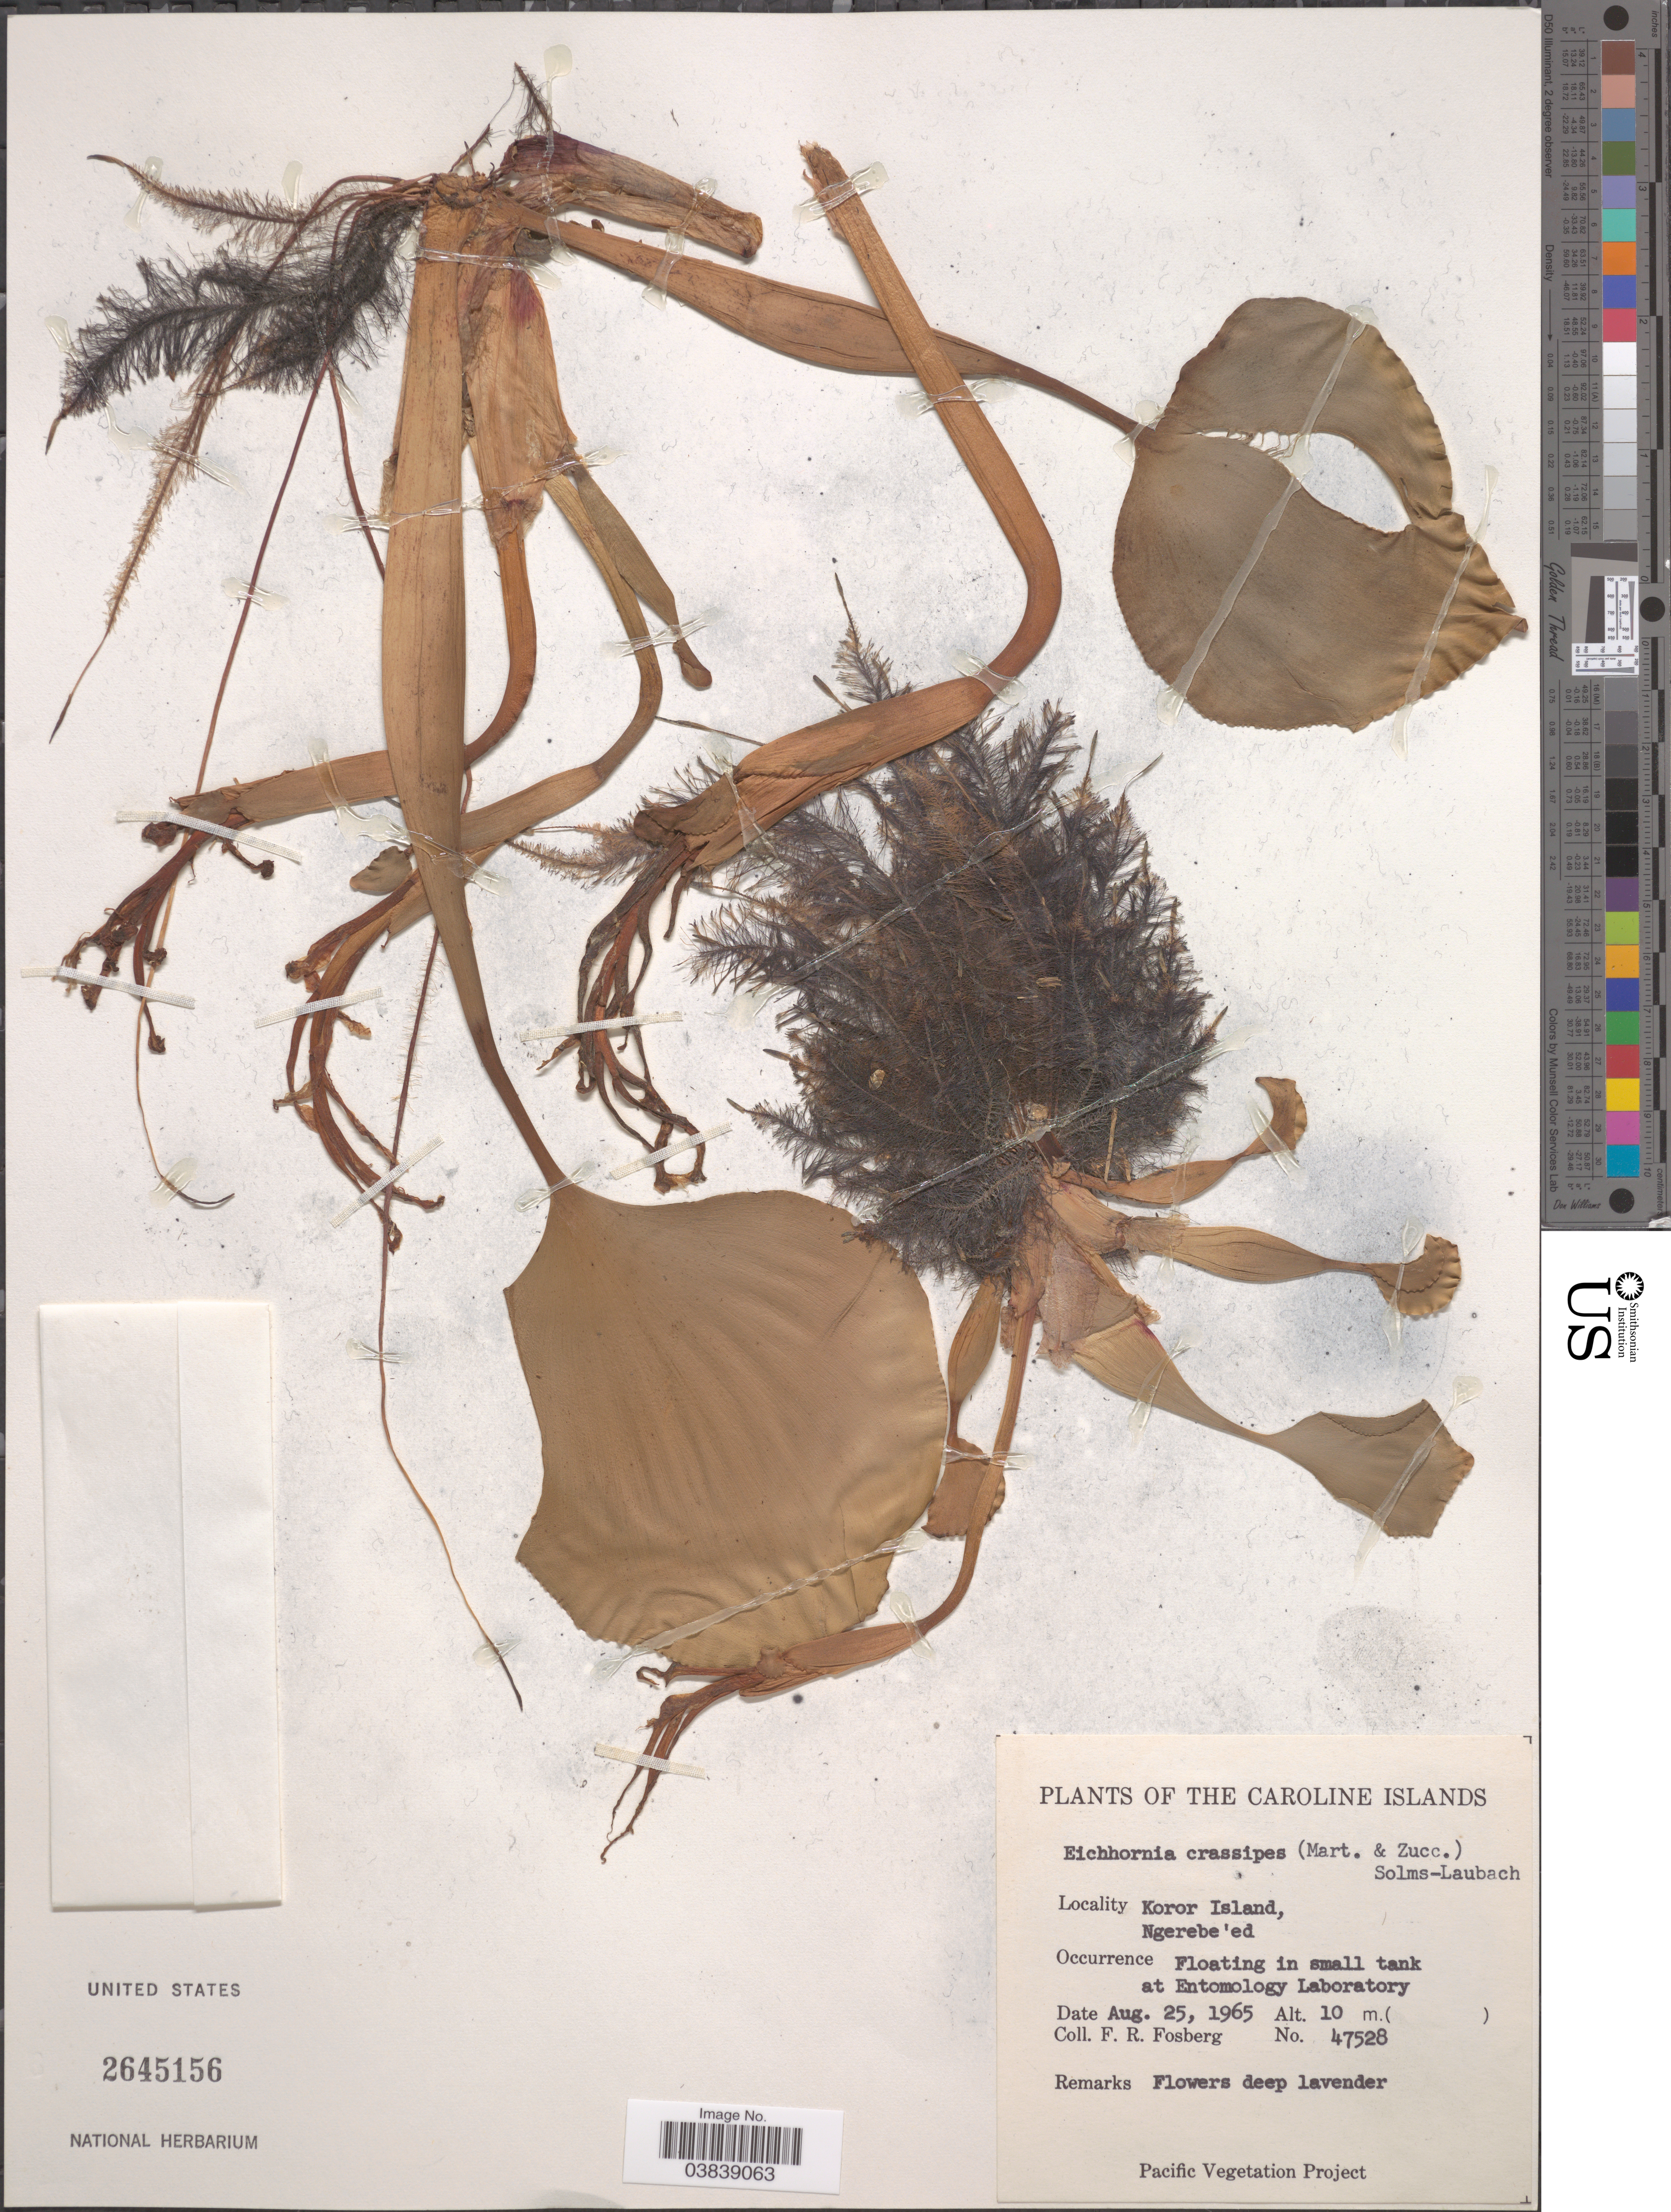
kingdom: Plantae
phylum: Tracheophyta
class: Liliopsida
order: Commelinales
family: Pontederiaceae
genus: Eichhornia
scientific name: Eichhornia crassipes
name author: (Mart.) Solms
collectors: F. R. Fosberg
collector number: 47528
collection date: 1965-08-25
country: Palau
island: Oreor [Koror]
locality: The Caroline Islands. Koror Island, Ngerebe'ed. Entomology Laboratory.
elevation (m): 10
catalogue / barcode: US 2645156